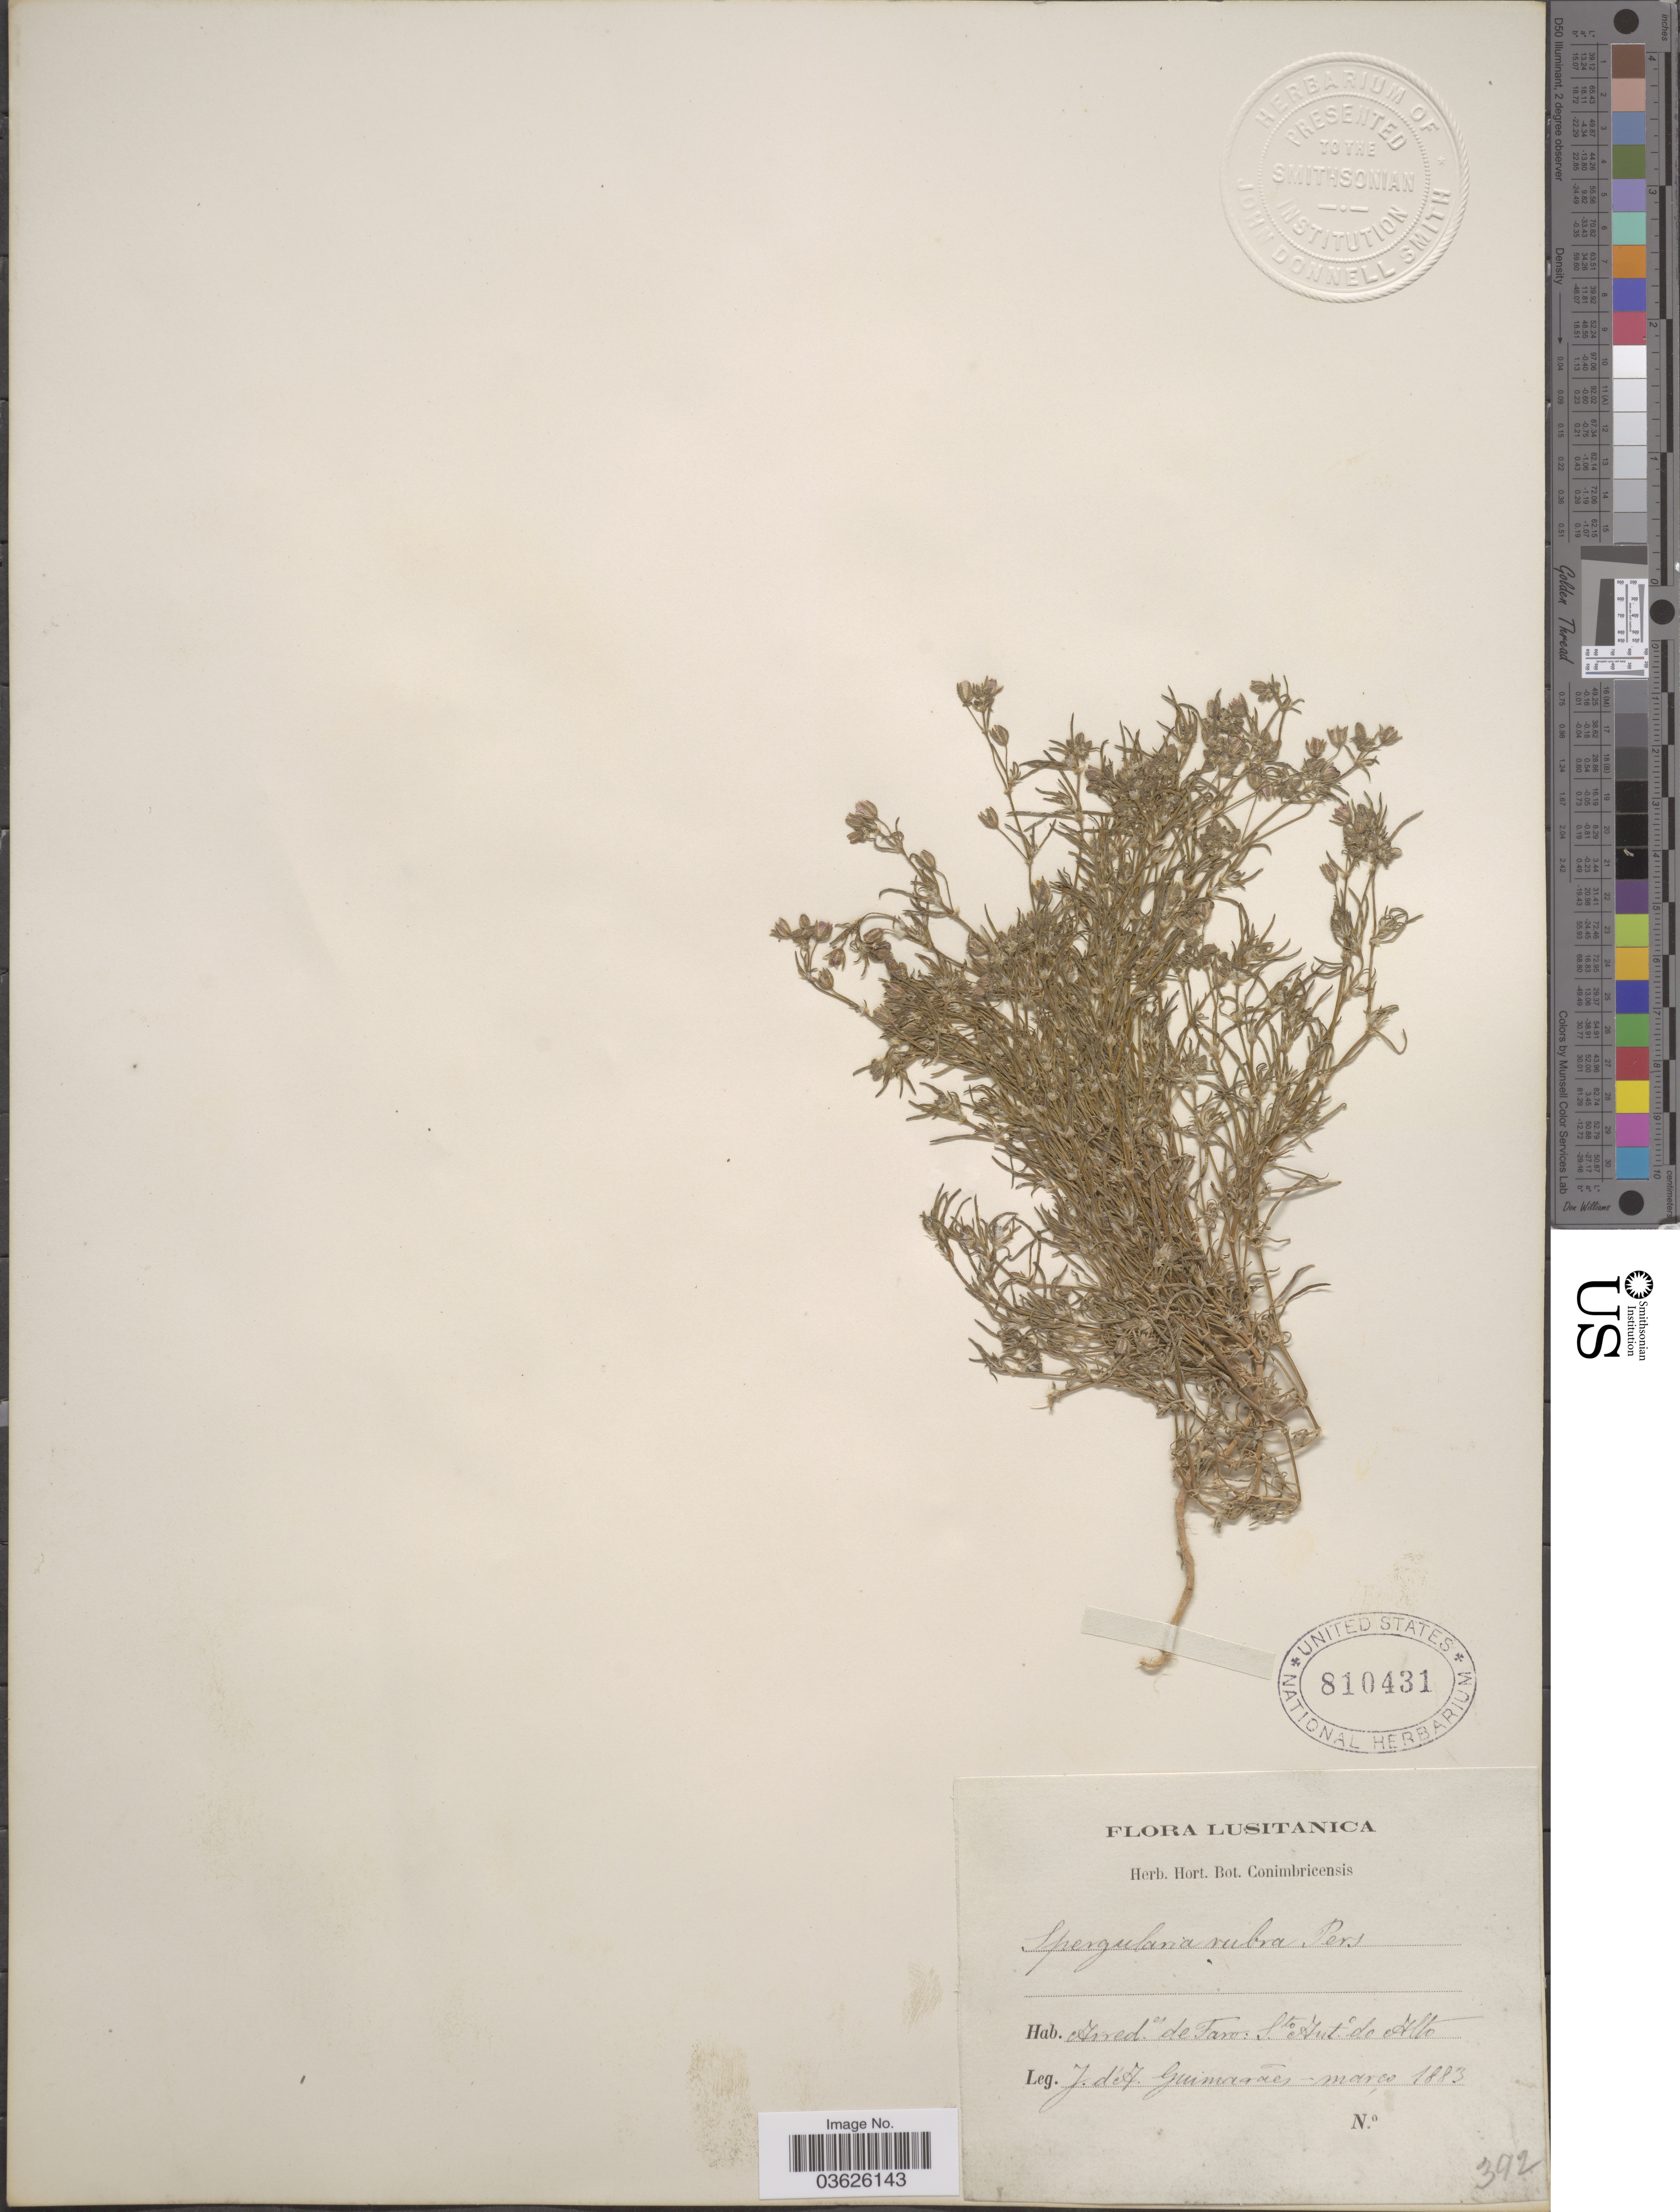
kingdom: Plantae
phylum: Tracheophyta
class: Magnoliopsida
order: Caryophyllales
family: Caryophyllaceae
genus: Spergularia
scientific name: Spergularia rubra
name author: (L.) J. Presl & C. Presl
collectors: J. Guimaraes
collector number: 392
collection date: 1883-03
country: Portugal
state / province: Faro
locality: Lusitanica. Arredes de Faro: Sto. Anto do Alto.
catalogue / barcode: US 810431